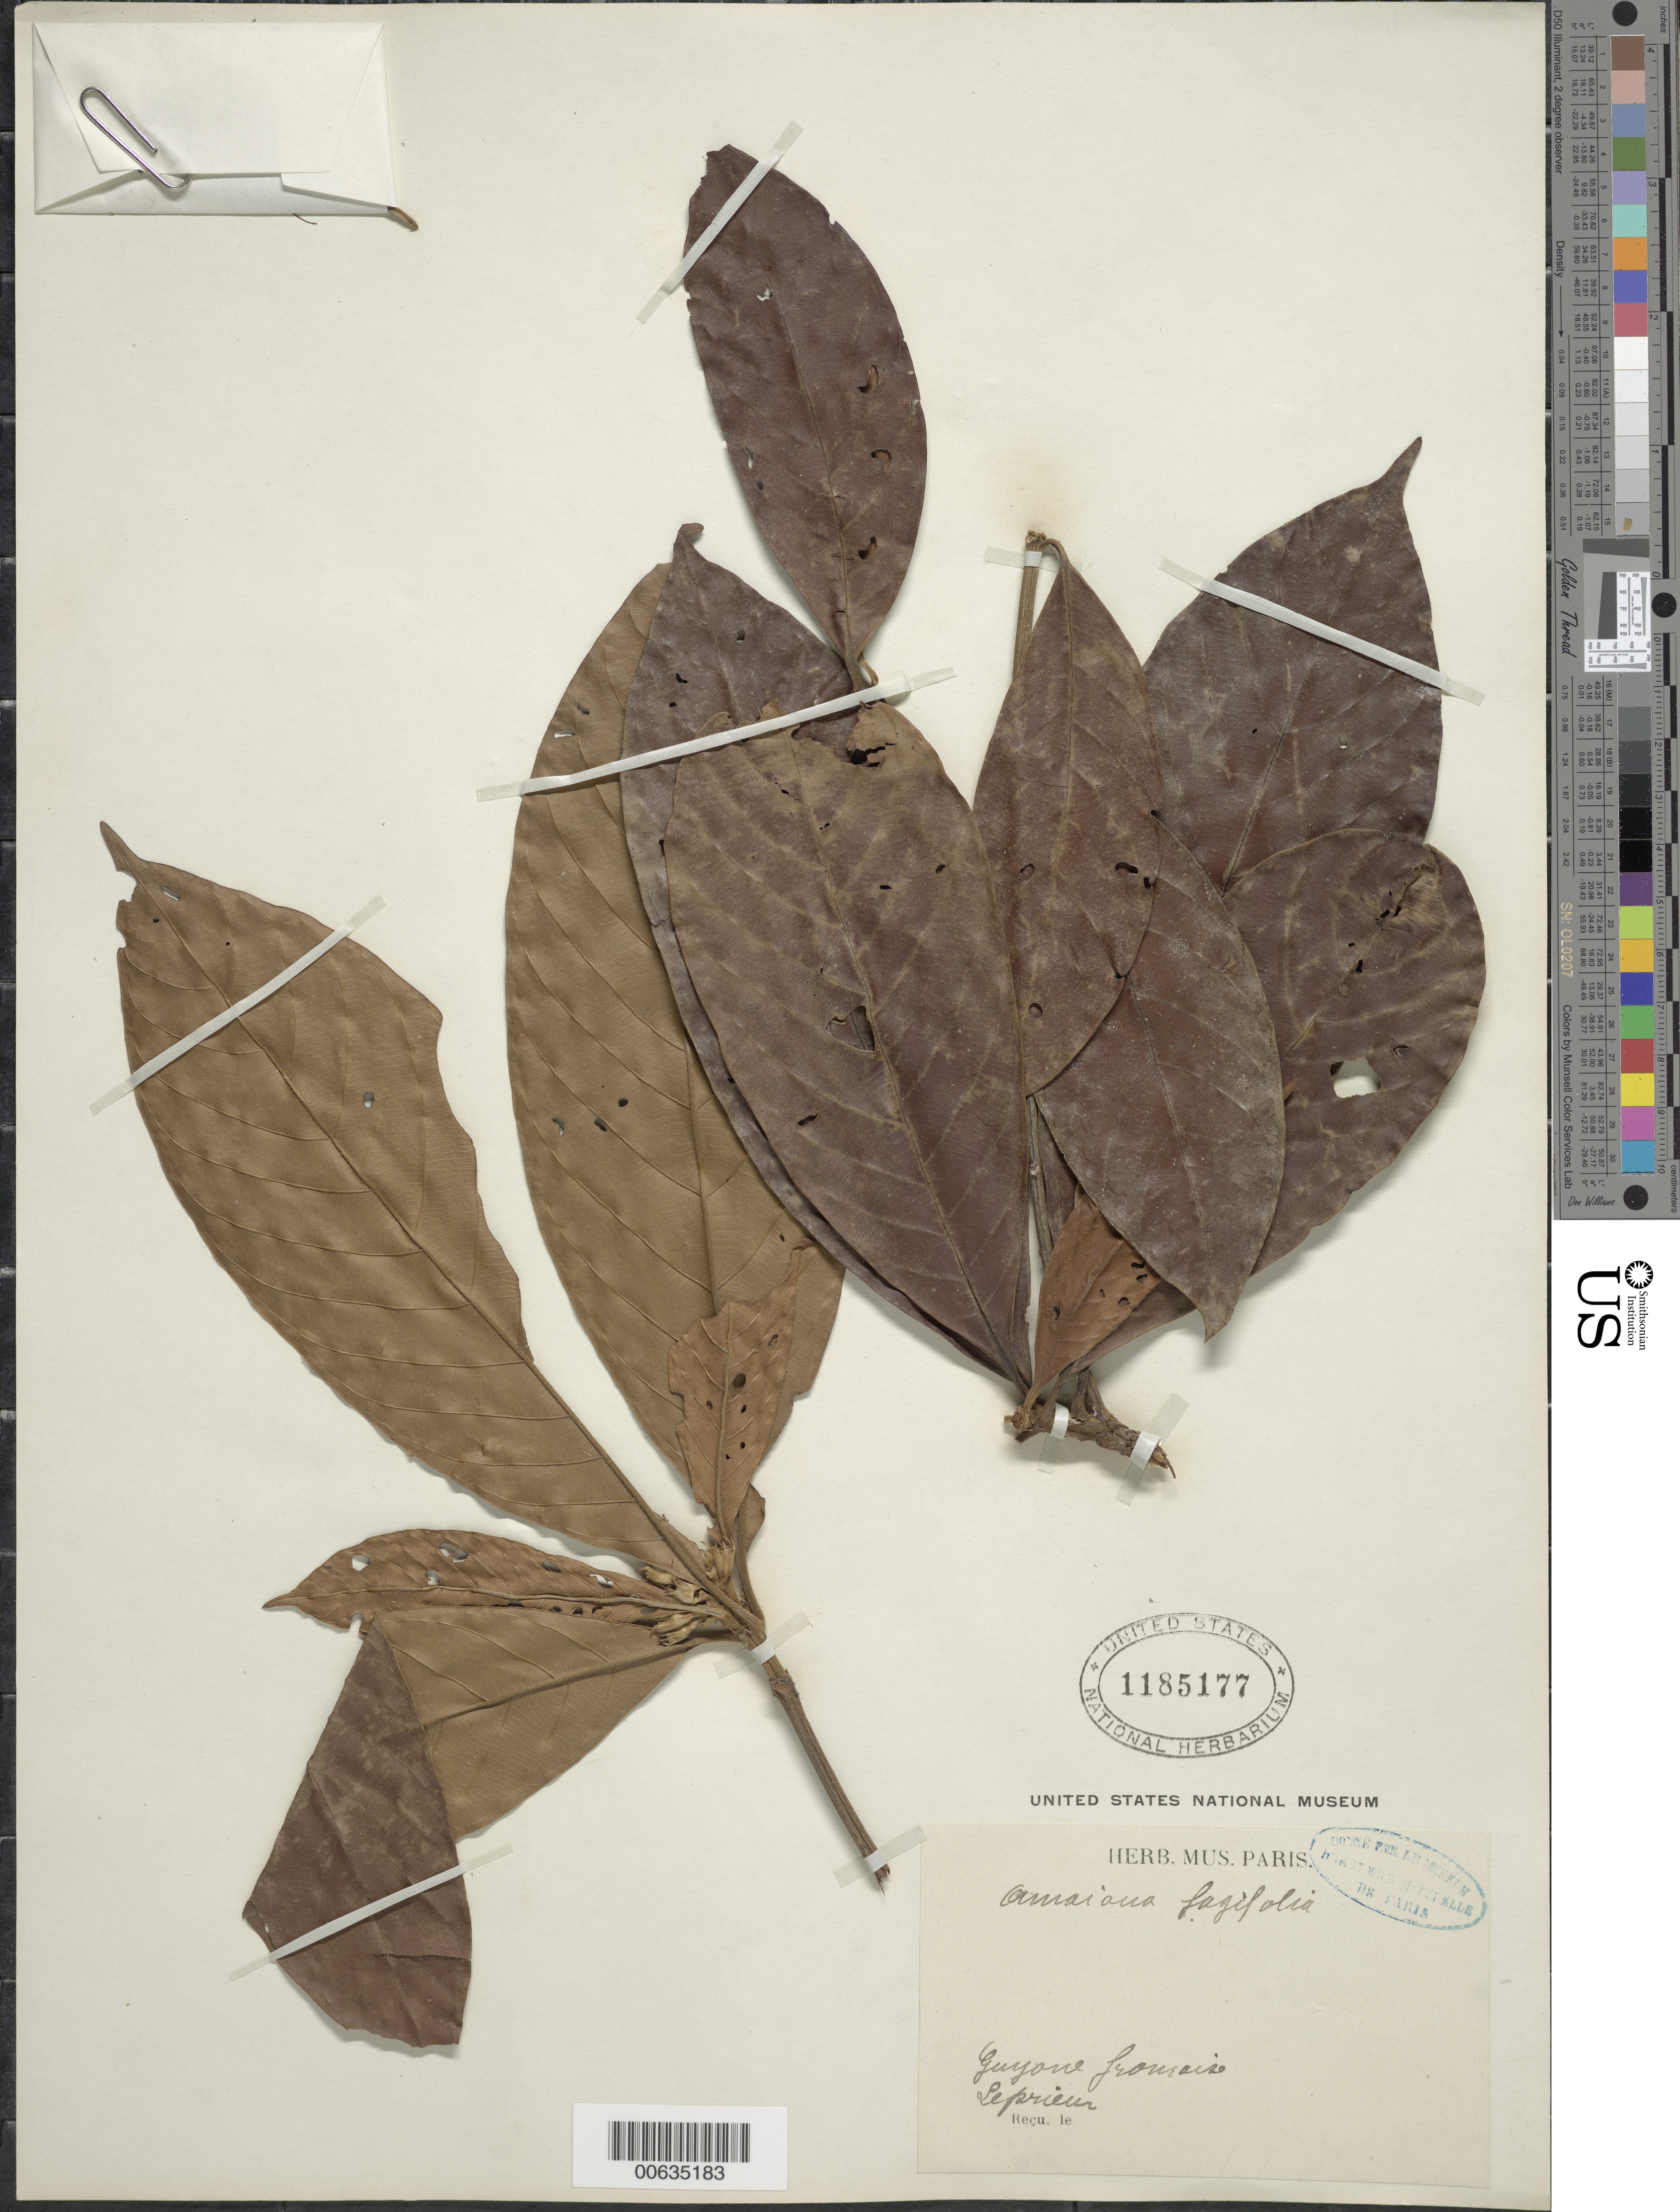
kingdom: Plantae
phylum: Tracheophyta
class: Magnoliopsida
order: Gentianales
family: Rubiaceae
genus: Amaioua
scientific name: Amaioua fagifolia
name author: Desf.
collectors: F. M. R. Leprieur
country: French Guiana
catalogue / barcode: US 1185177